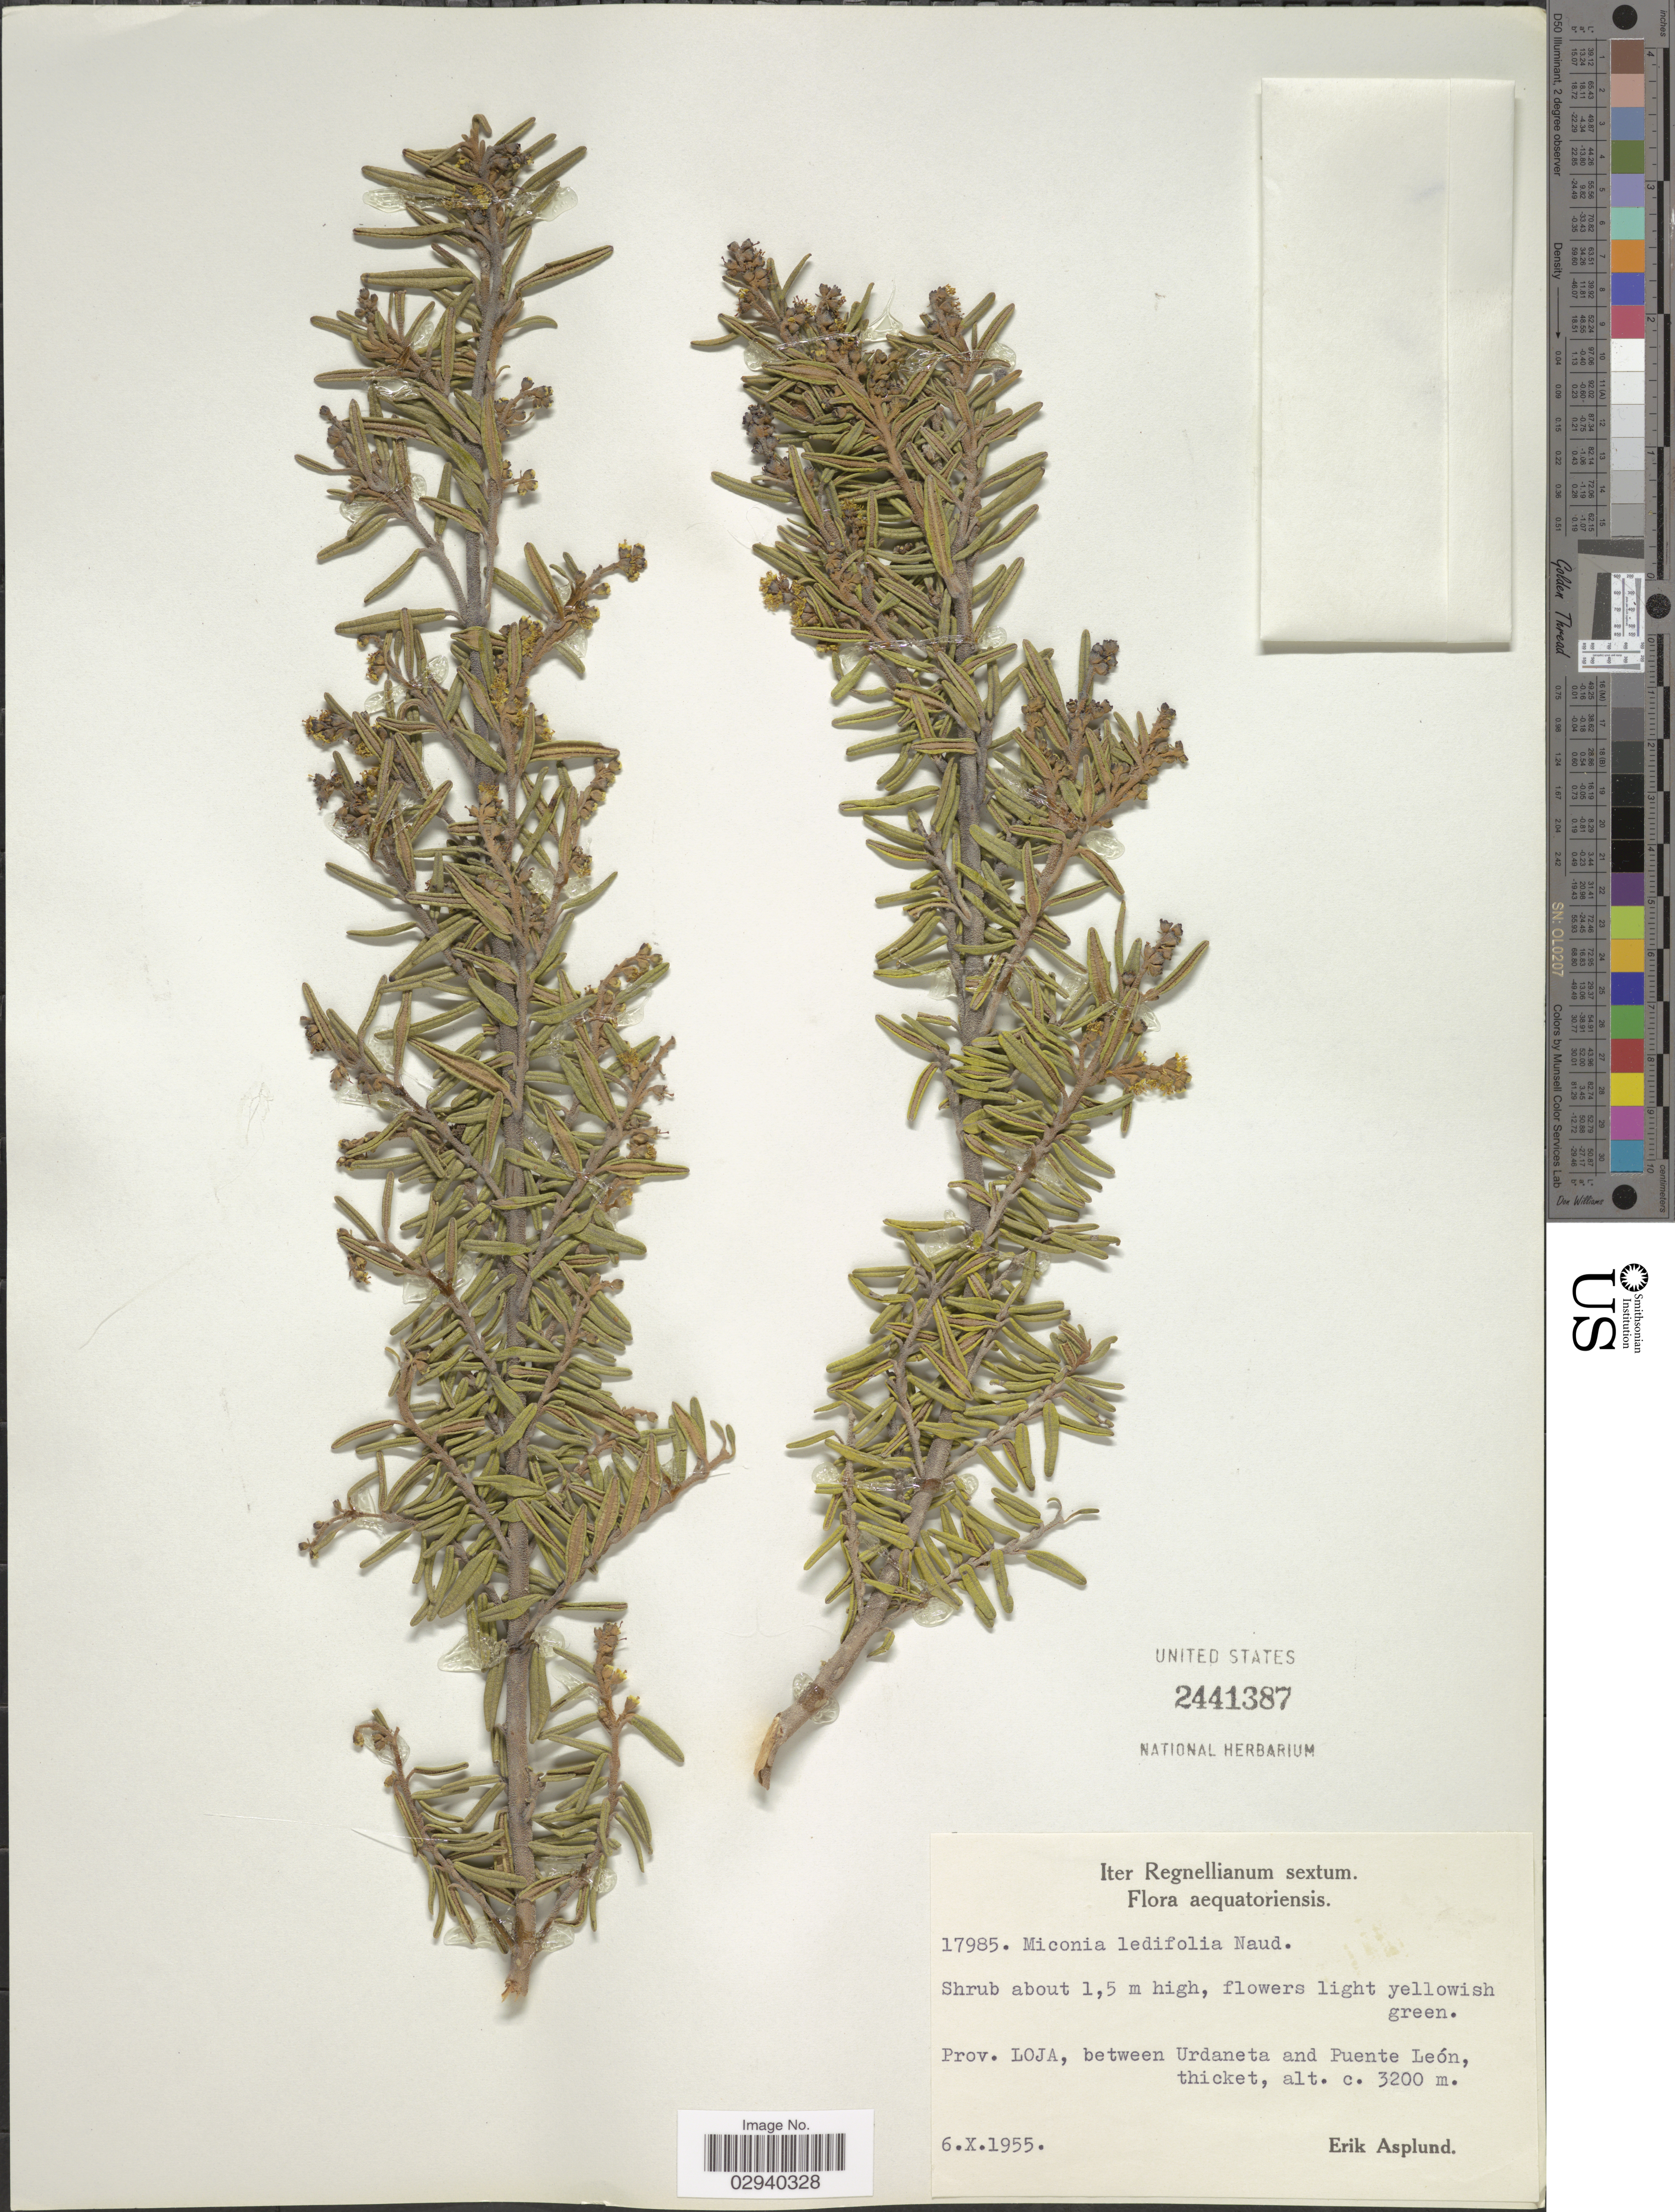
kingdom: Plantae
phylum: Tracheophyta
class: Magnoliopsida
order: Myrtales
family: Melastomataceae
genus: Miconia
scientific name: Miconia ledifolia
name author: (DC.) Naudin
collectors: E. Asplund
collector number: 17985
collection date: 1955-10-06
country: Ecuador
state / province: Loja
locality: Between Urdaneta and Puente León.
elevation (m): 3200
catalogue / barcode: US 2441387